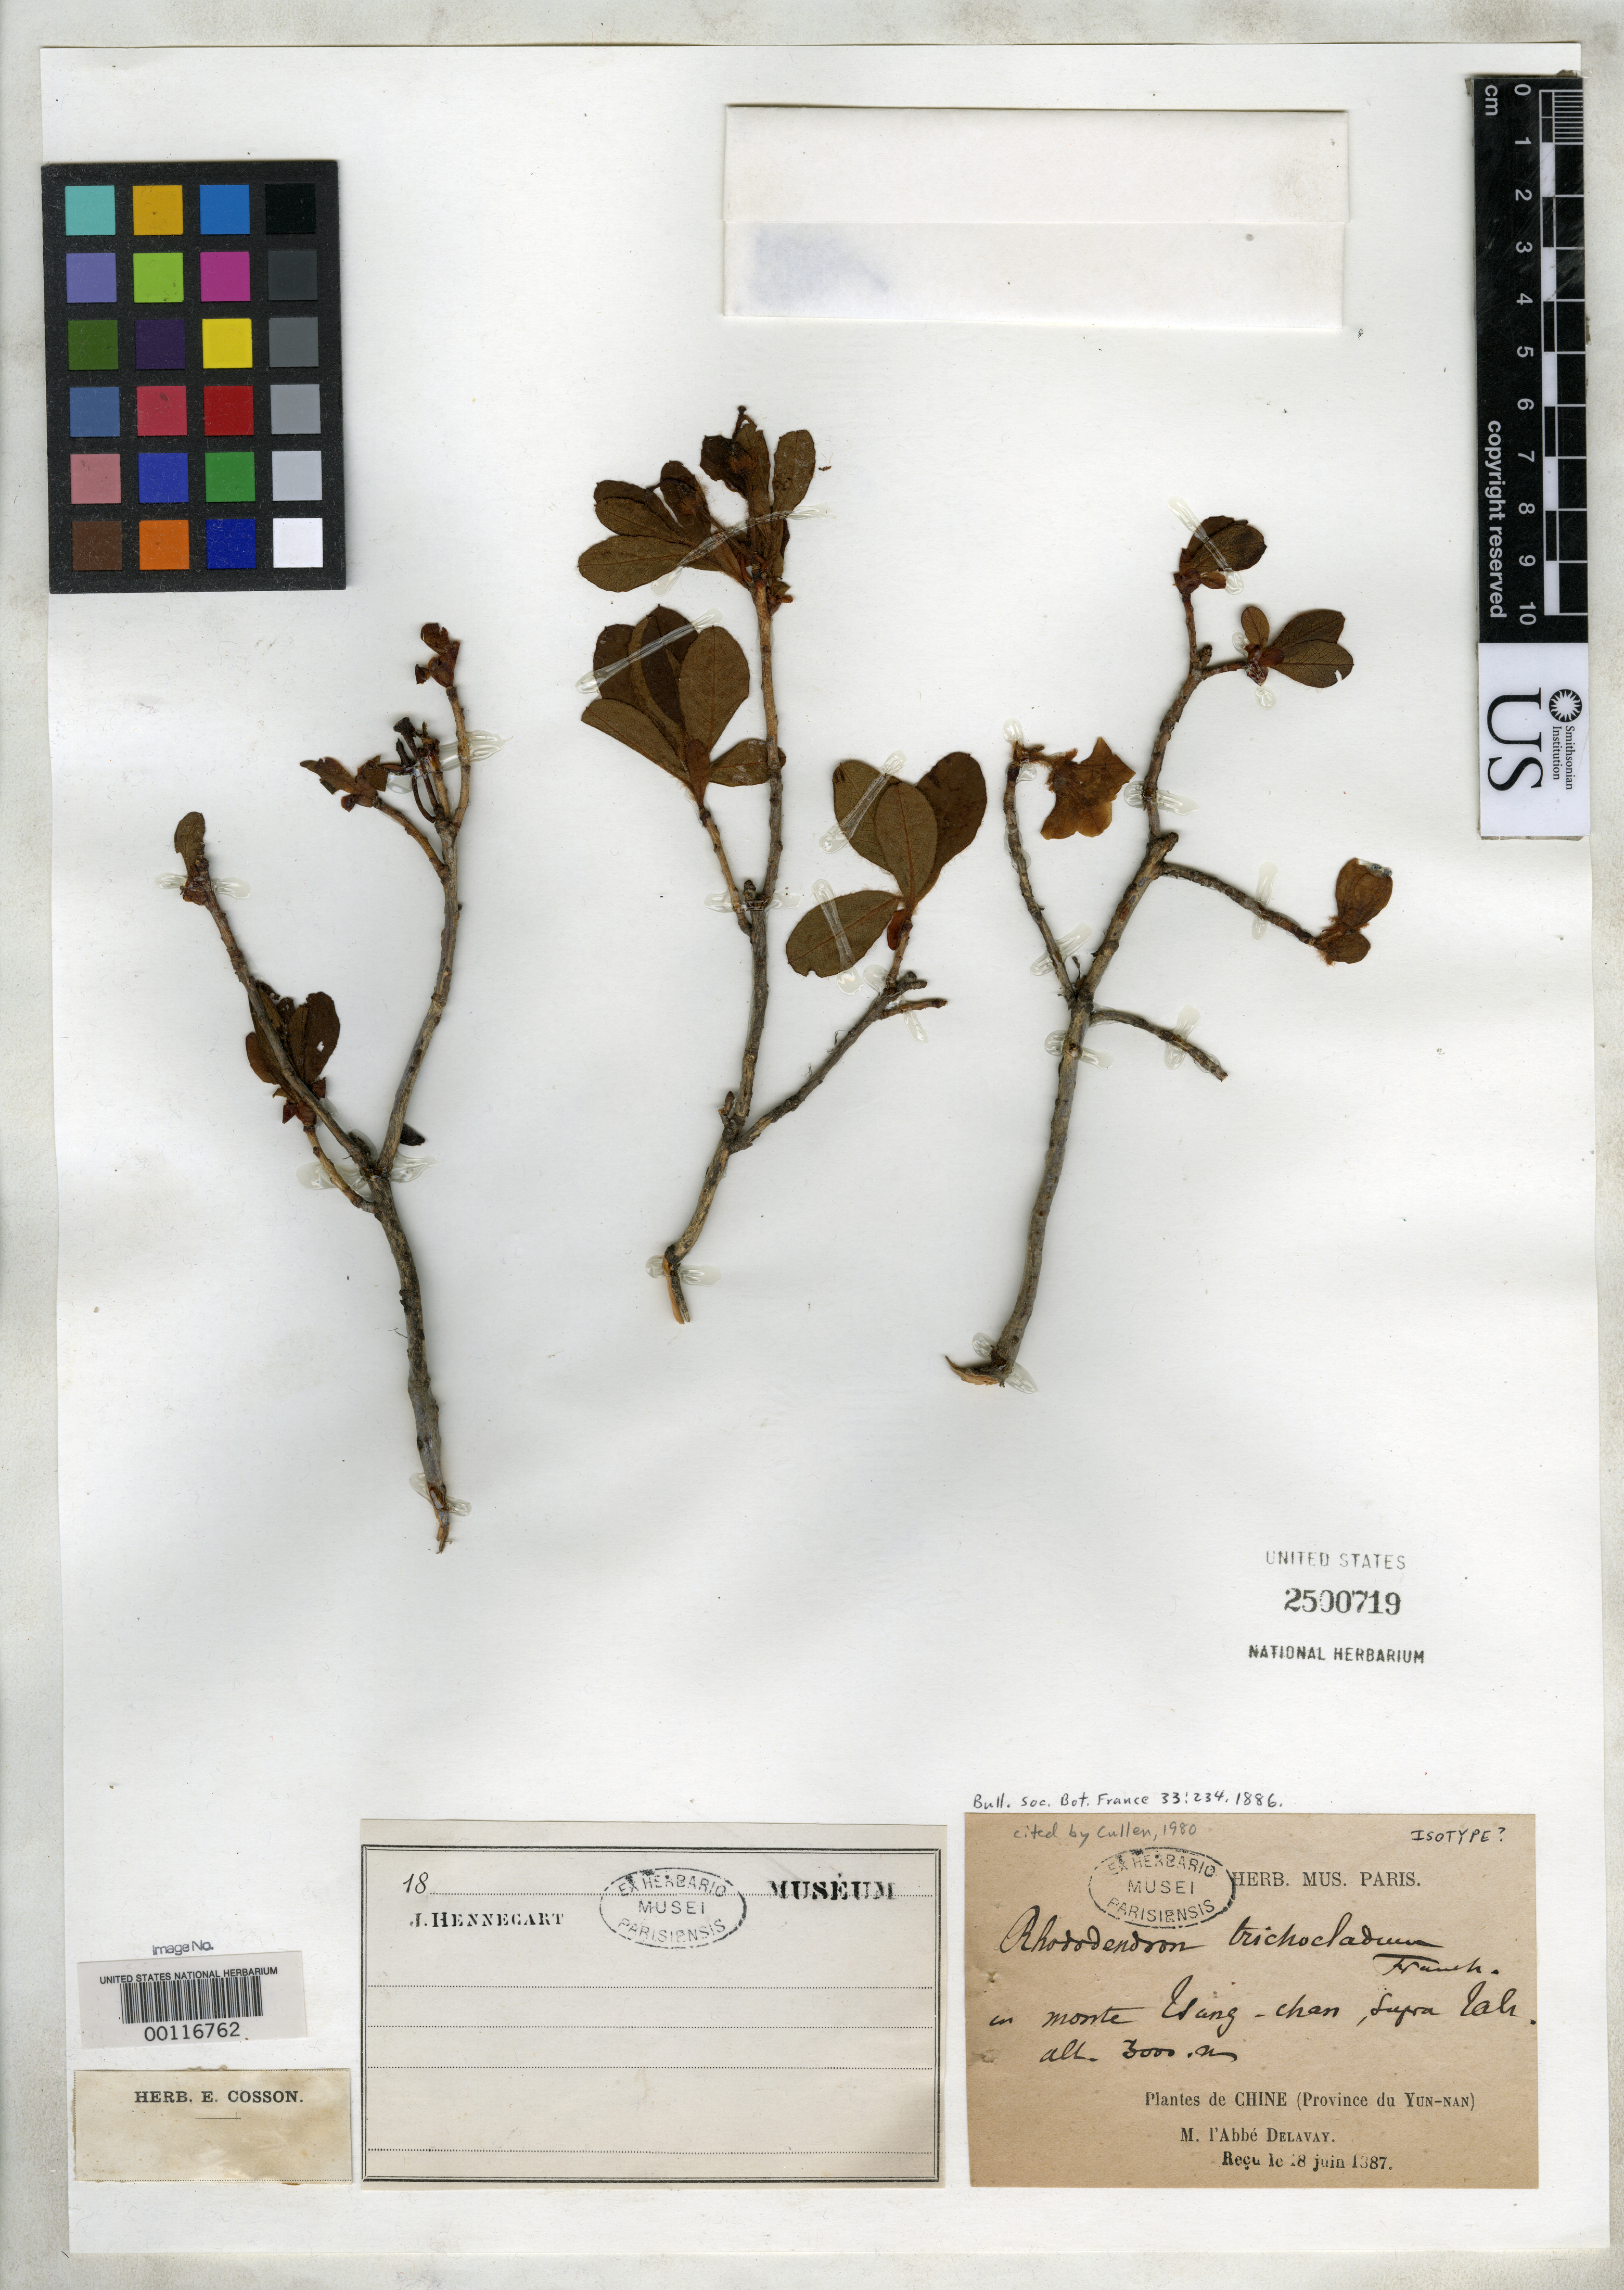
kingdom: Plantae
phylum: Tracheophyta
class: Magnoliopsida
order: Ericales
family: Ericaceae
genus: Rhododendron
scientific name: Rhododendron trichocladum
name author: Franch.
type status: Possible Isotype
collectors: P. Delavay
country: China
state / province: Yunnan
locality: Monte Tsang-chan.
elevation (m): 3000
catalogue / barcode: US 2500719